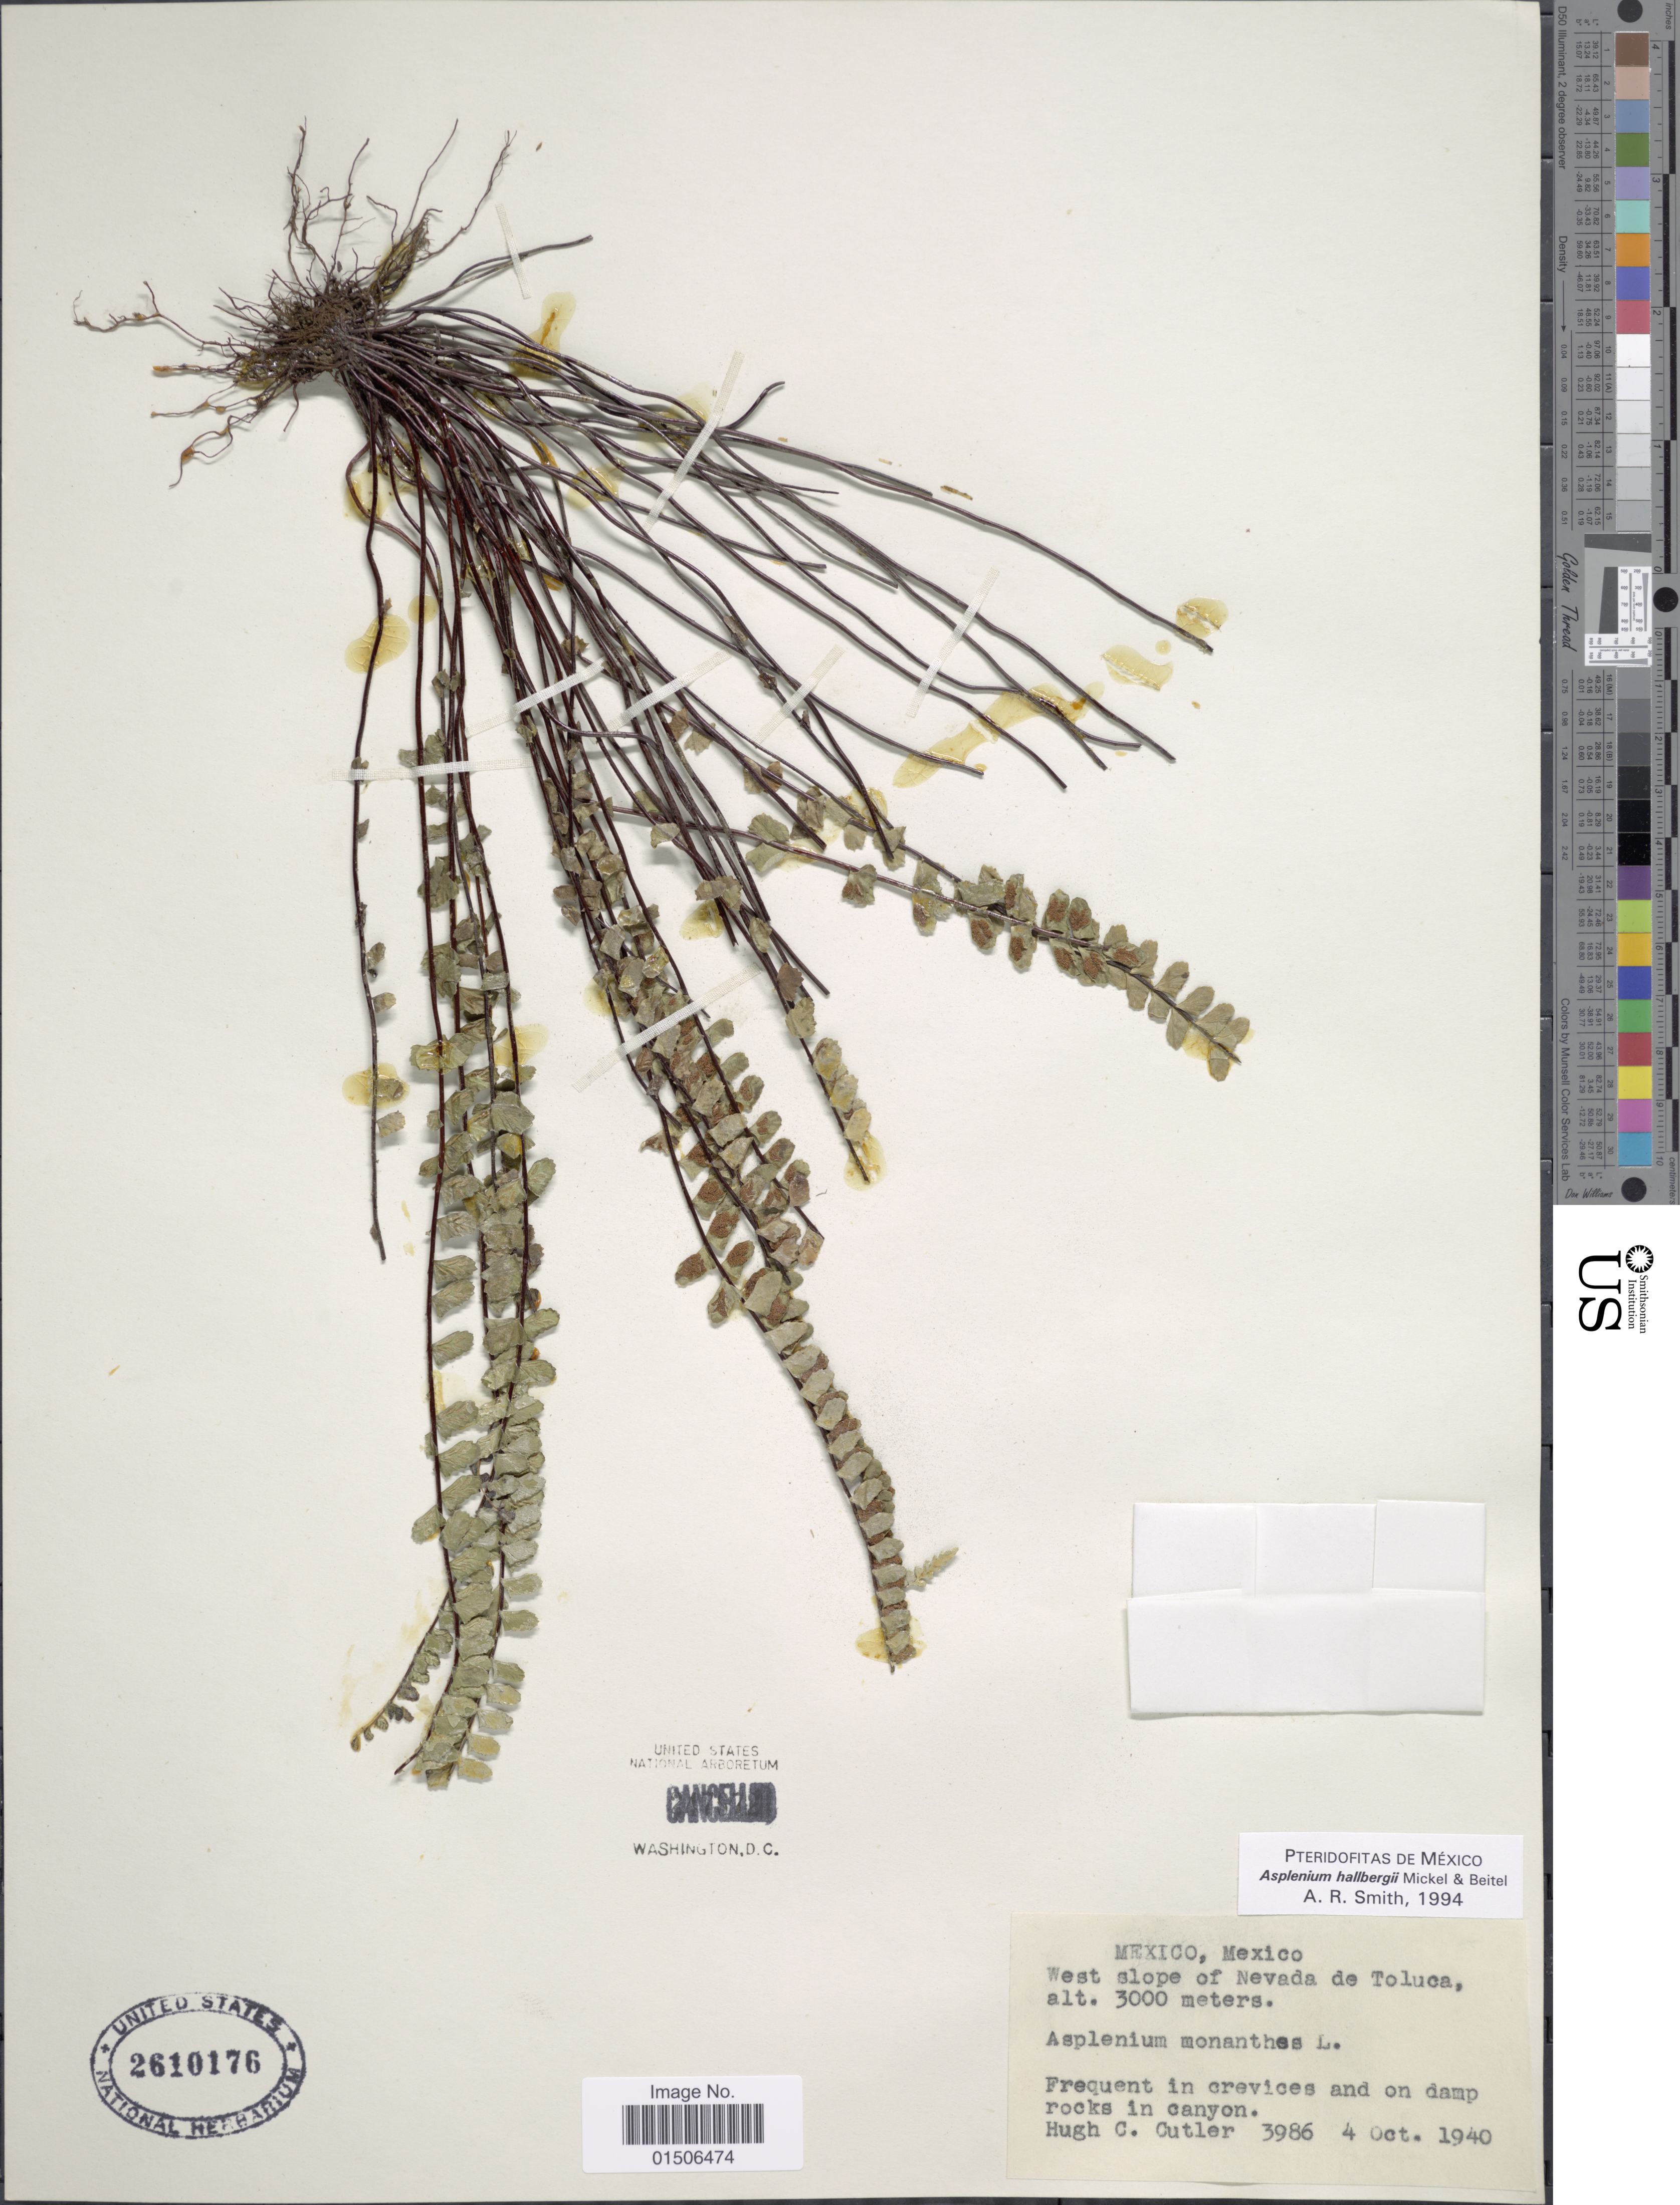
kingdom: Plantae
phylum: Tracheophyta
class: Polypodiopsida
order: Polypodiales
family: Aspleniaceae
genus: Asplenium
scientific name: Asplenium hallbergii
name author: Mickel & Beitel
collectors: H. C. Cutler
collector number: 3986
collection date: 1940-10-04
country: Mexico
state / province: México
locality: West slope of Nevada de Toluca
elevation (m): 3000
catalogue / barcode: US 2610176